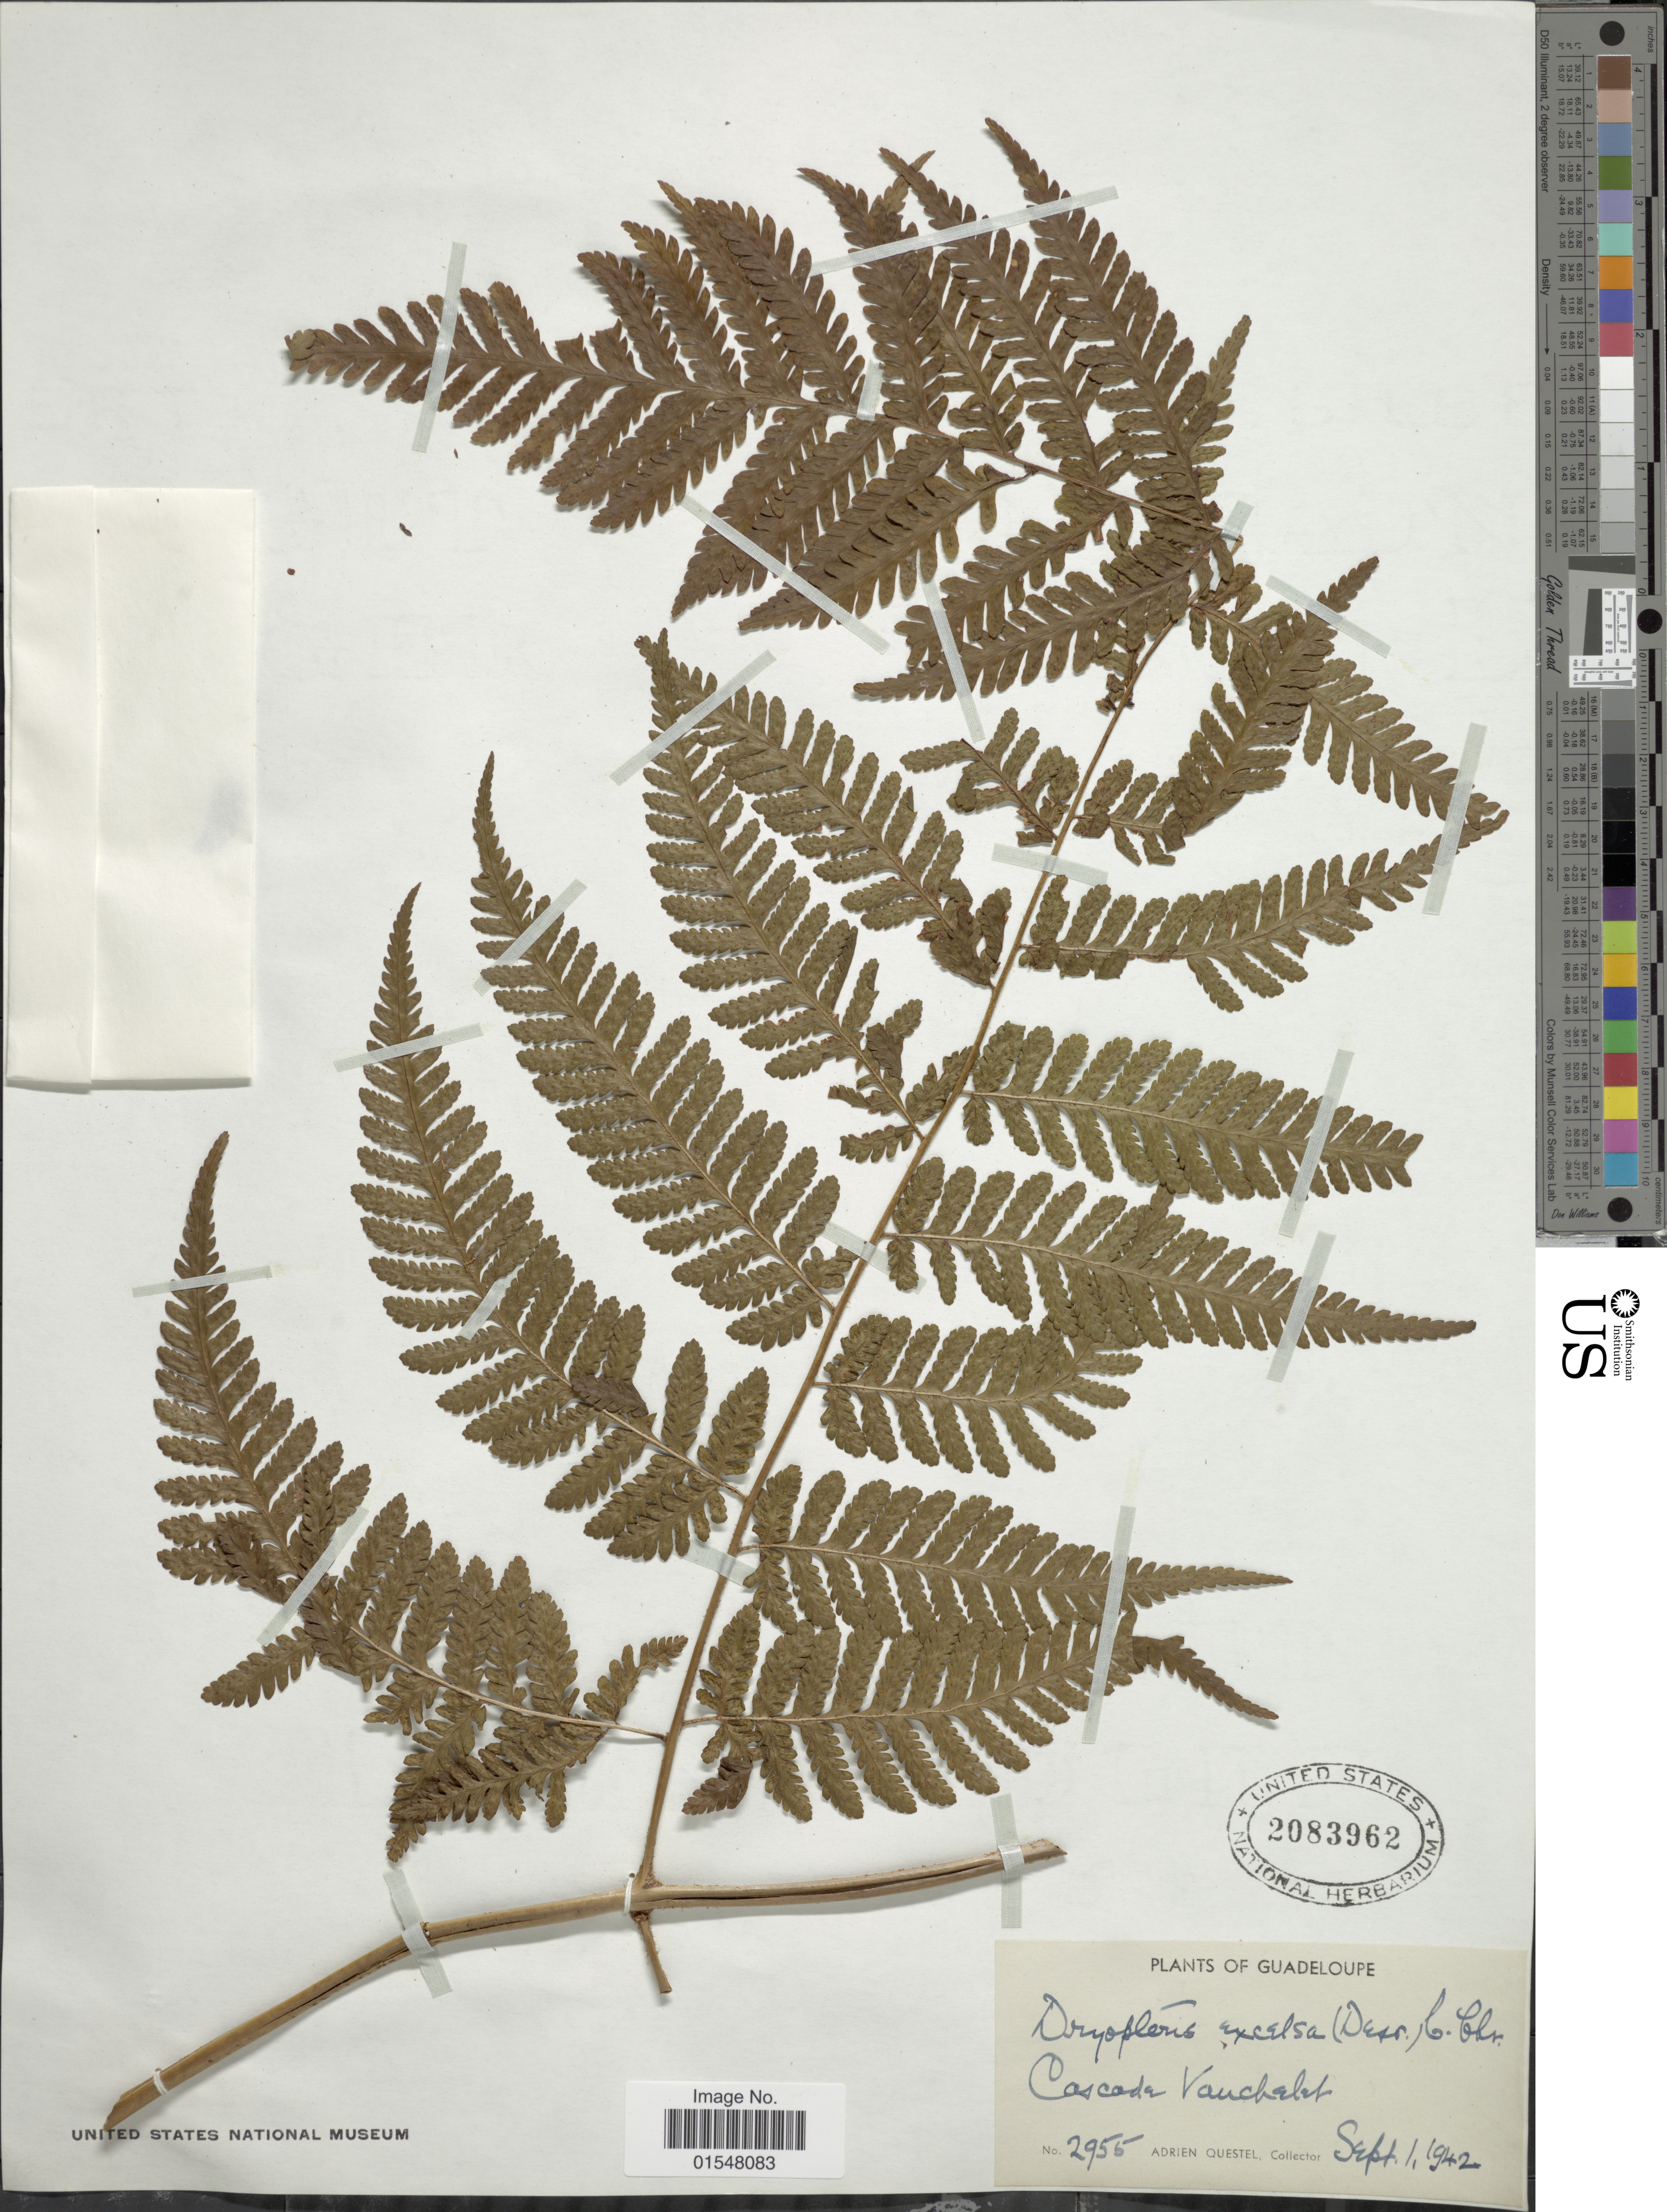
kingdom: Plantae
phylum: Tracheophyta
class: Polypodiopsida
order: Polypodiales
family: Dryopteridaceae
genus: Ctenitis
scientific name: Ctenitis excelsa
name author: (Desv.) Proctor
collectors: A. Questel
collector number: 2955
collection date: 1942-09-01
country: Guadeloupe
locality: Cascade Vauchelet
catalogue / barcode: US 2083962